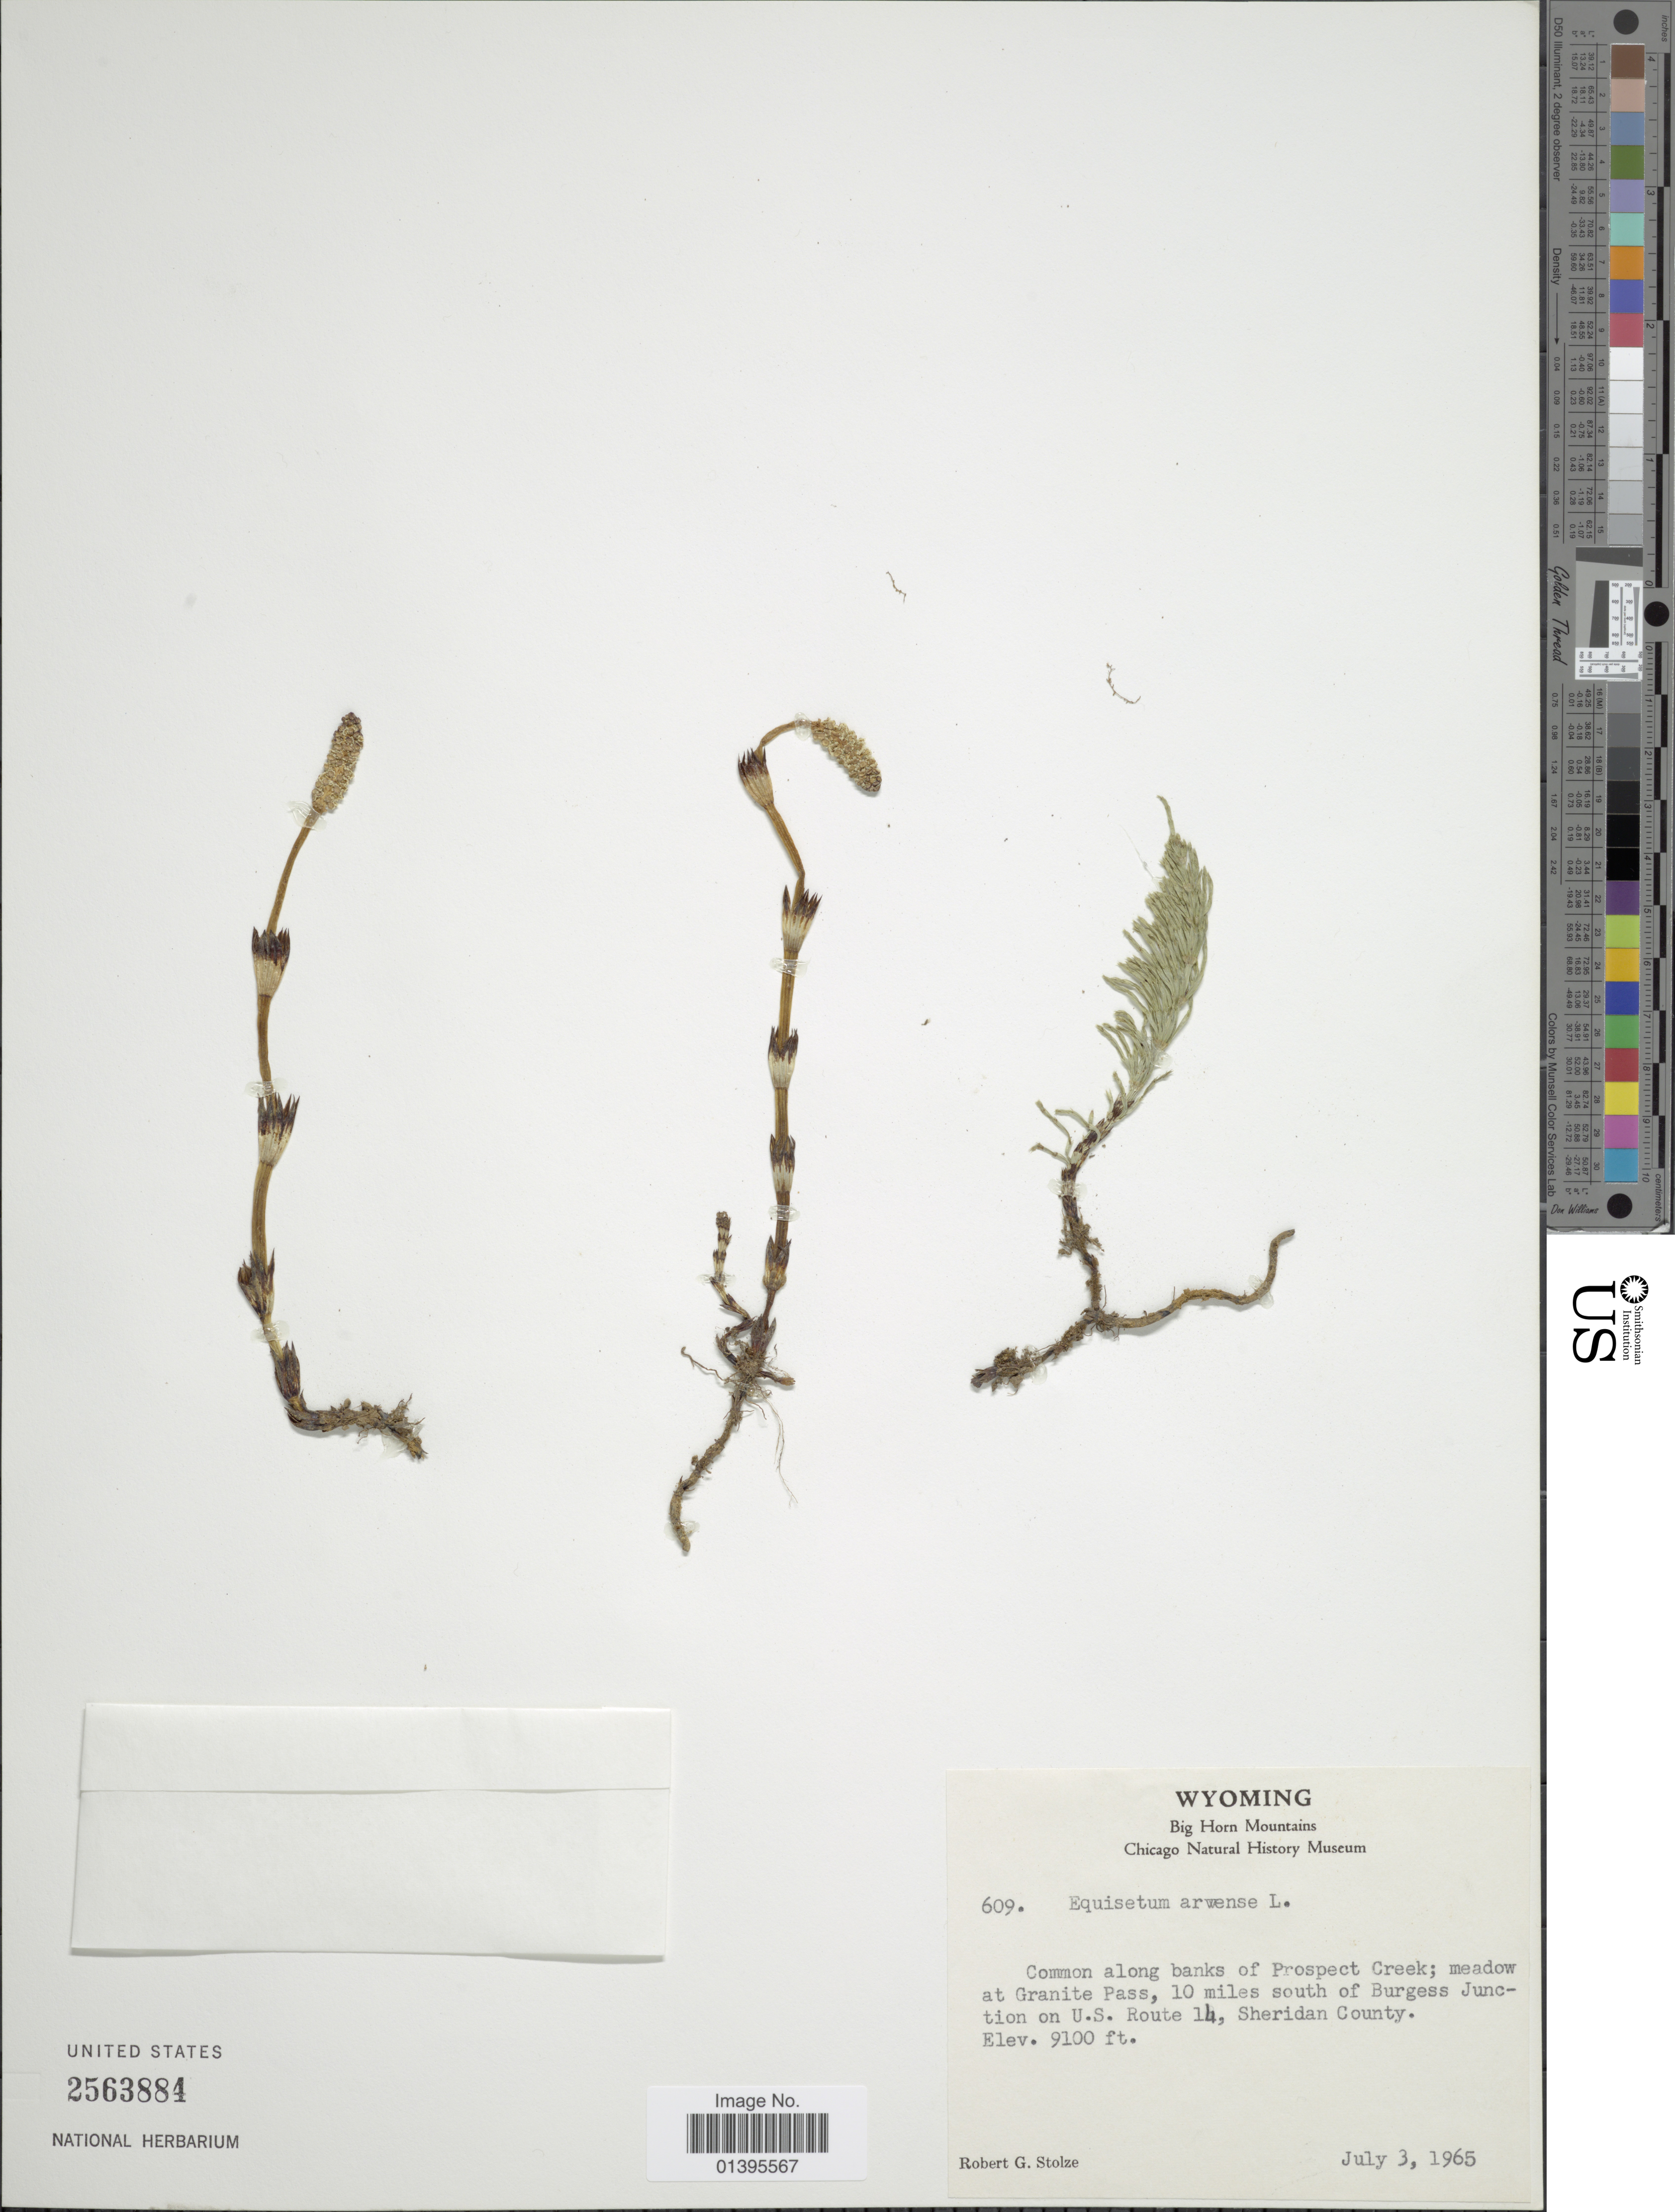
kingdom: Plantae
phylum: Tracheophyta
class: Polypodiopsida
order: Equisetales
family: Equisetaceae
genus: Equisetum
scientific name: Equisetum arvense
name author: L.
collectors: R. G. Stolze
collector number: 609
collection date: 1965-07-03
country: United States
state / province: Wyoming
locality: Big Horn Mountains, along banks of Prospect Creek; meadow at Granite Pass, 10 miles south of Burgess Junction on U.S. Route 14, Sheridan County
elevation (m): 2774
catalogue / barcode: US 2563884